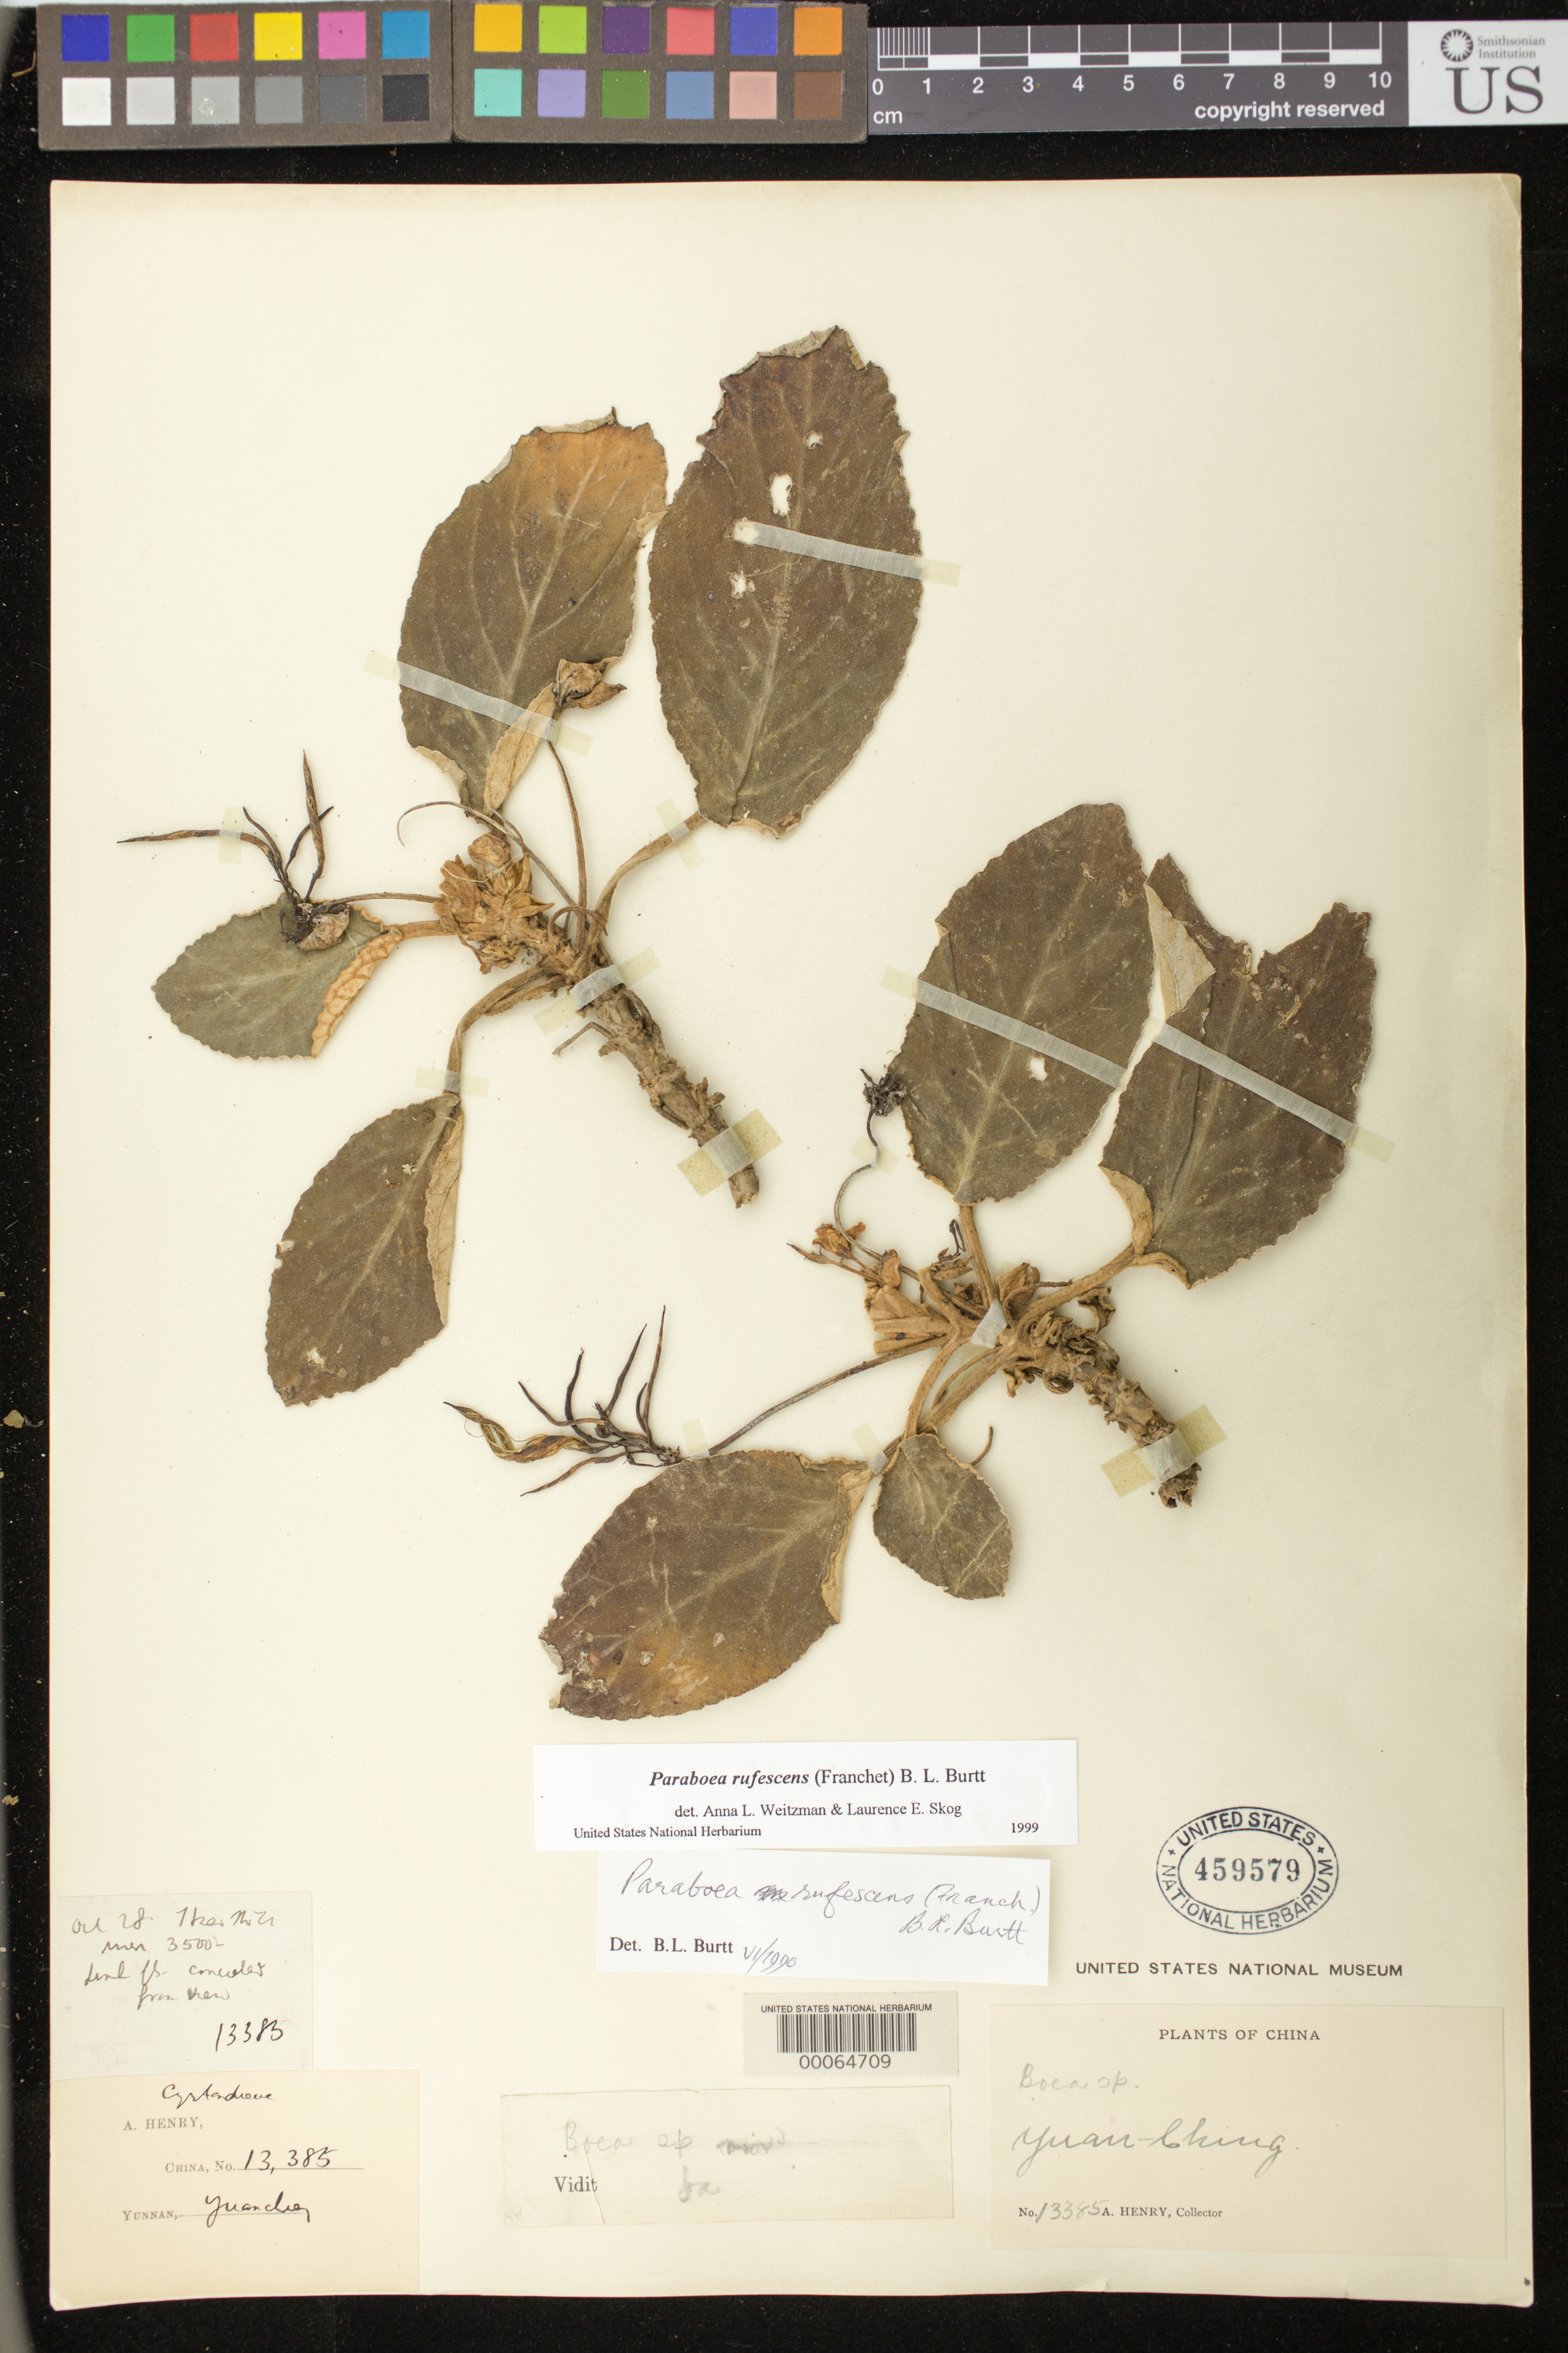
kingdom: Plantae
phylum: Tracheophyta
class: Magnoliopsida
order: Lamiales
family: Gesneriaceae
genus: Paraboea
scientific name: Paraboea rufescens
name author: (Franch.) B.L. Burtt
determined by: Burtt, B. L.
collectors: A. Henry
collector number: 13385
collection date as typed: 28 Oct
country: China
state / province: Yunnan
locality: Yuanchiang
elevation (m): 1067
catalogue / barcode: US 459579